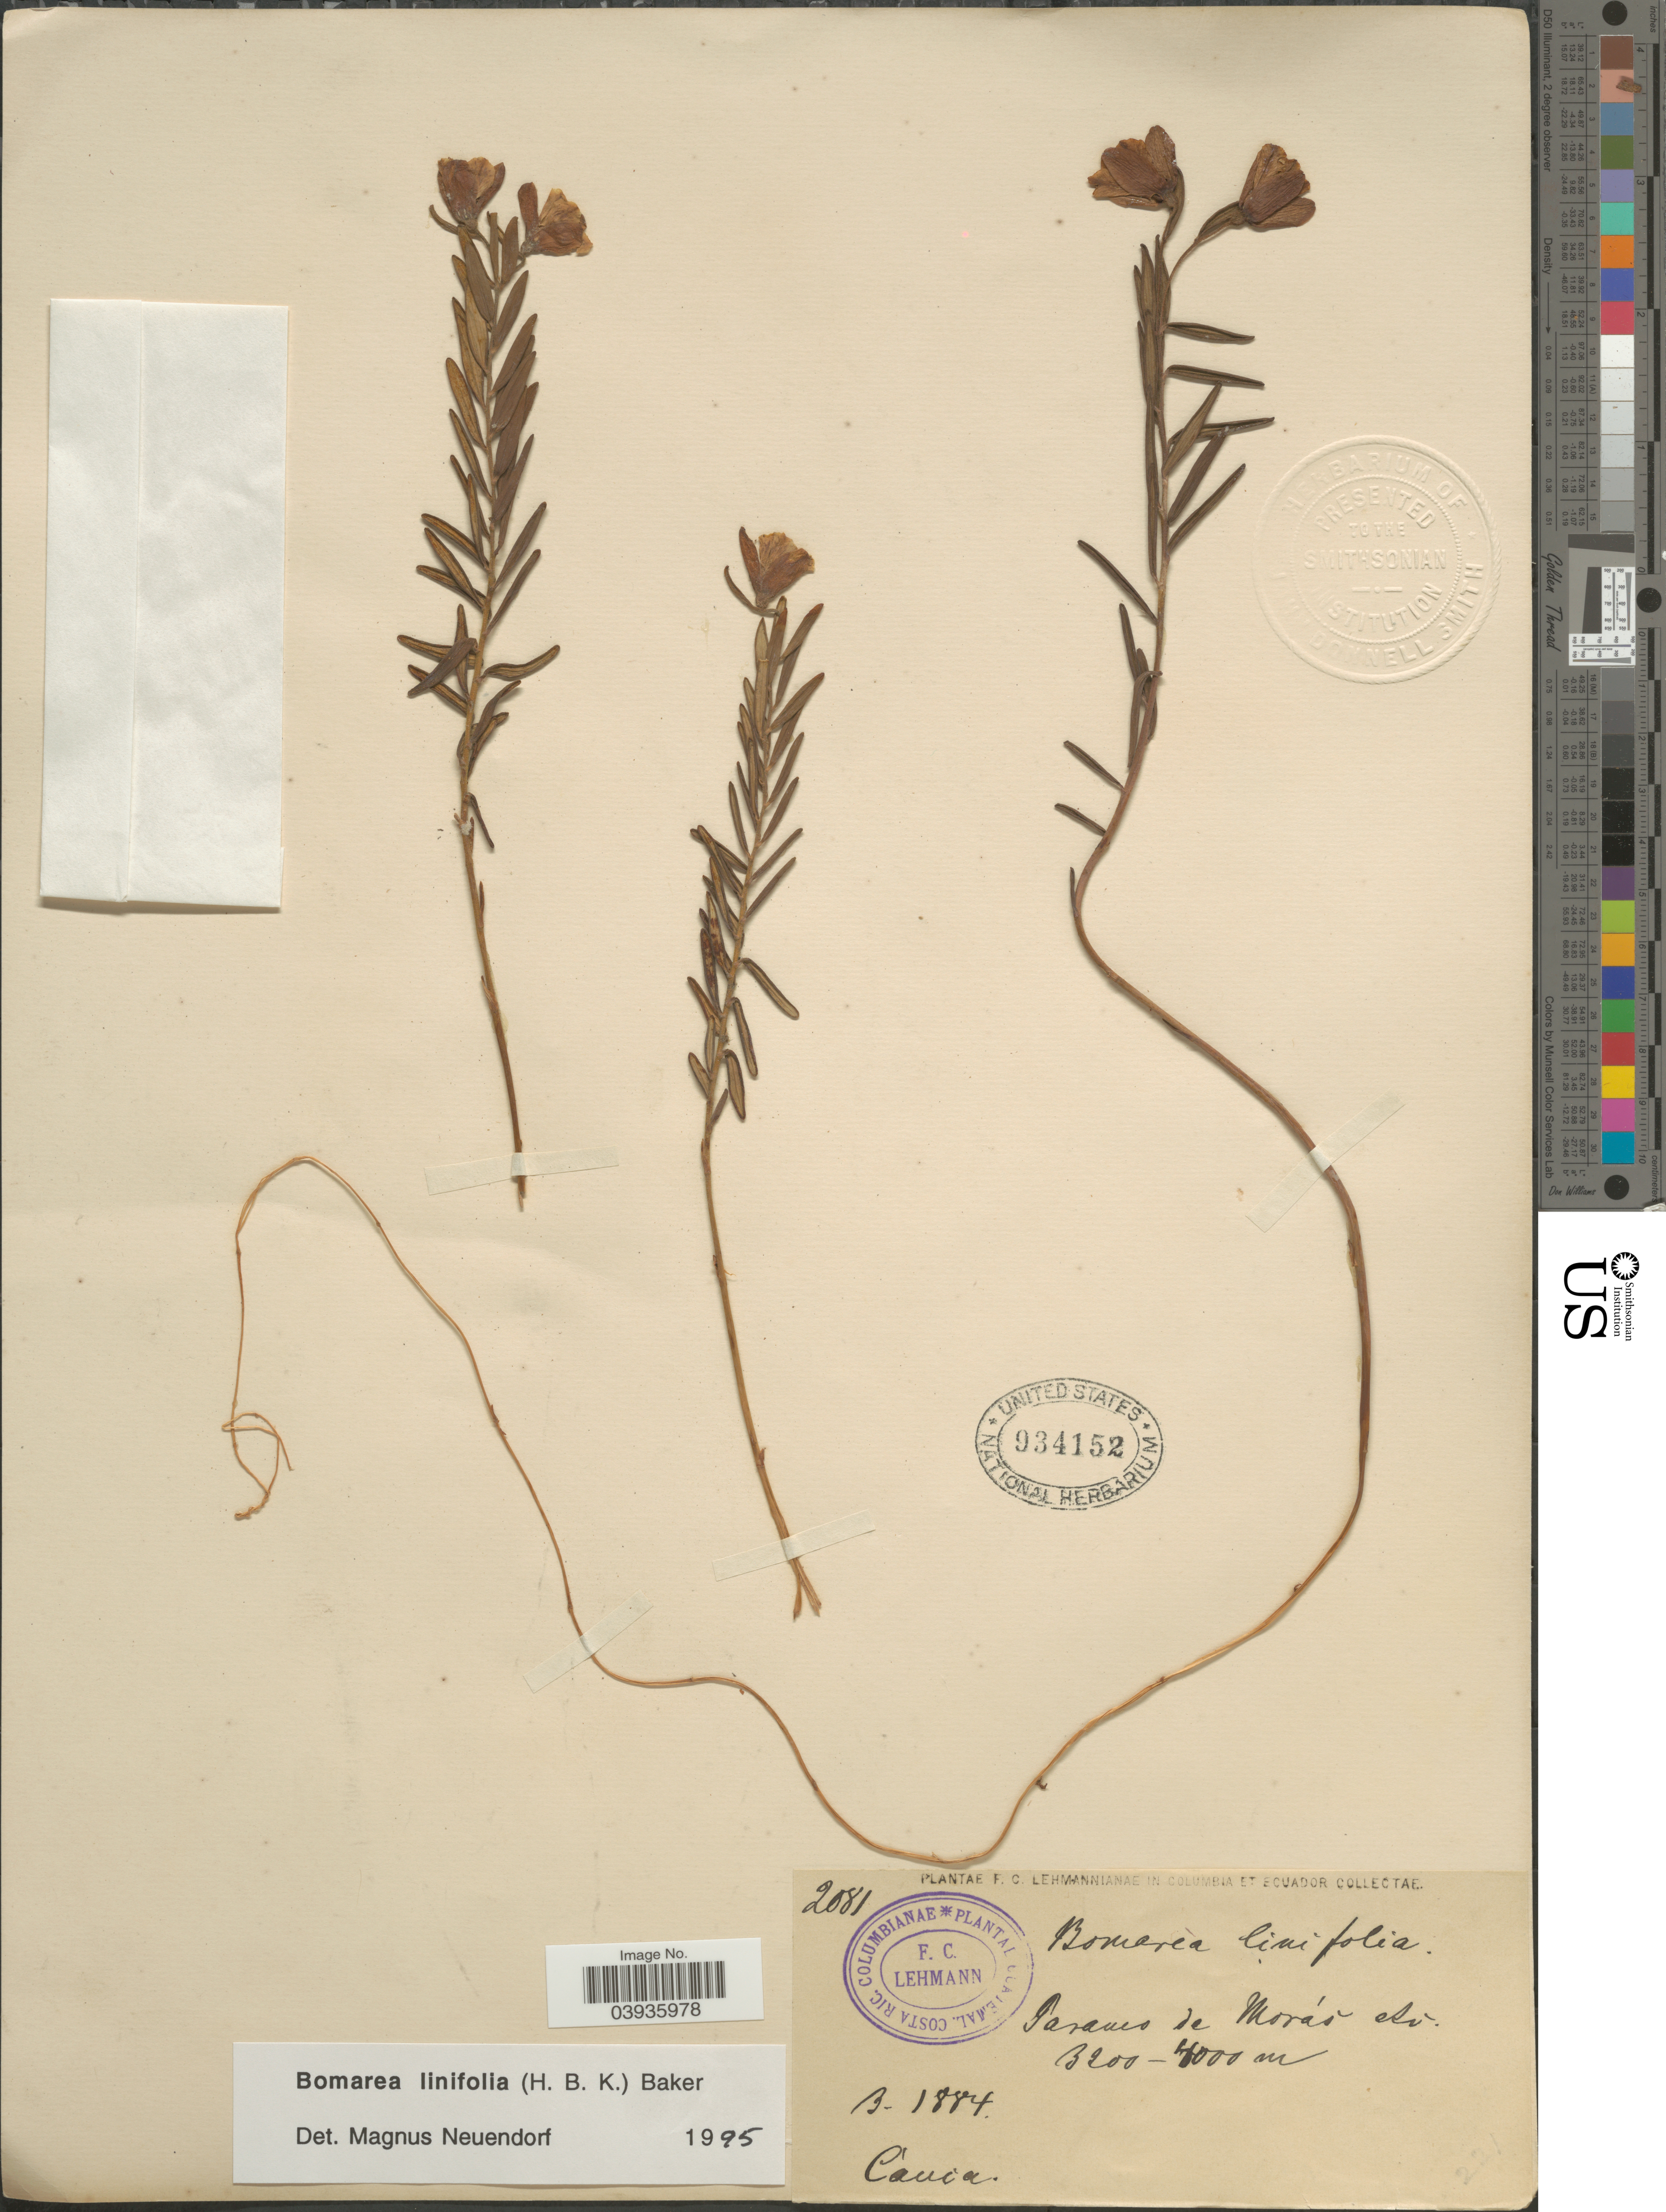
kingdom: Plantae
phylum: Tracheophyta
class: Liliopsida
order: Liliales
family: Alstroemeriaceae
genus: Bomarea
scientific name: Bomarea linifolia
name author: (Kunth) Baker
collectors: F. C. Lehmann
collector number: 2081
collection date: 1884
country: Colombia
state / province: Cauca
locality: Paramo de Morás.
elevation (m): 3200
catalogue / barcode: US 934152